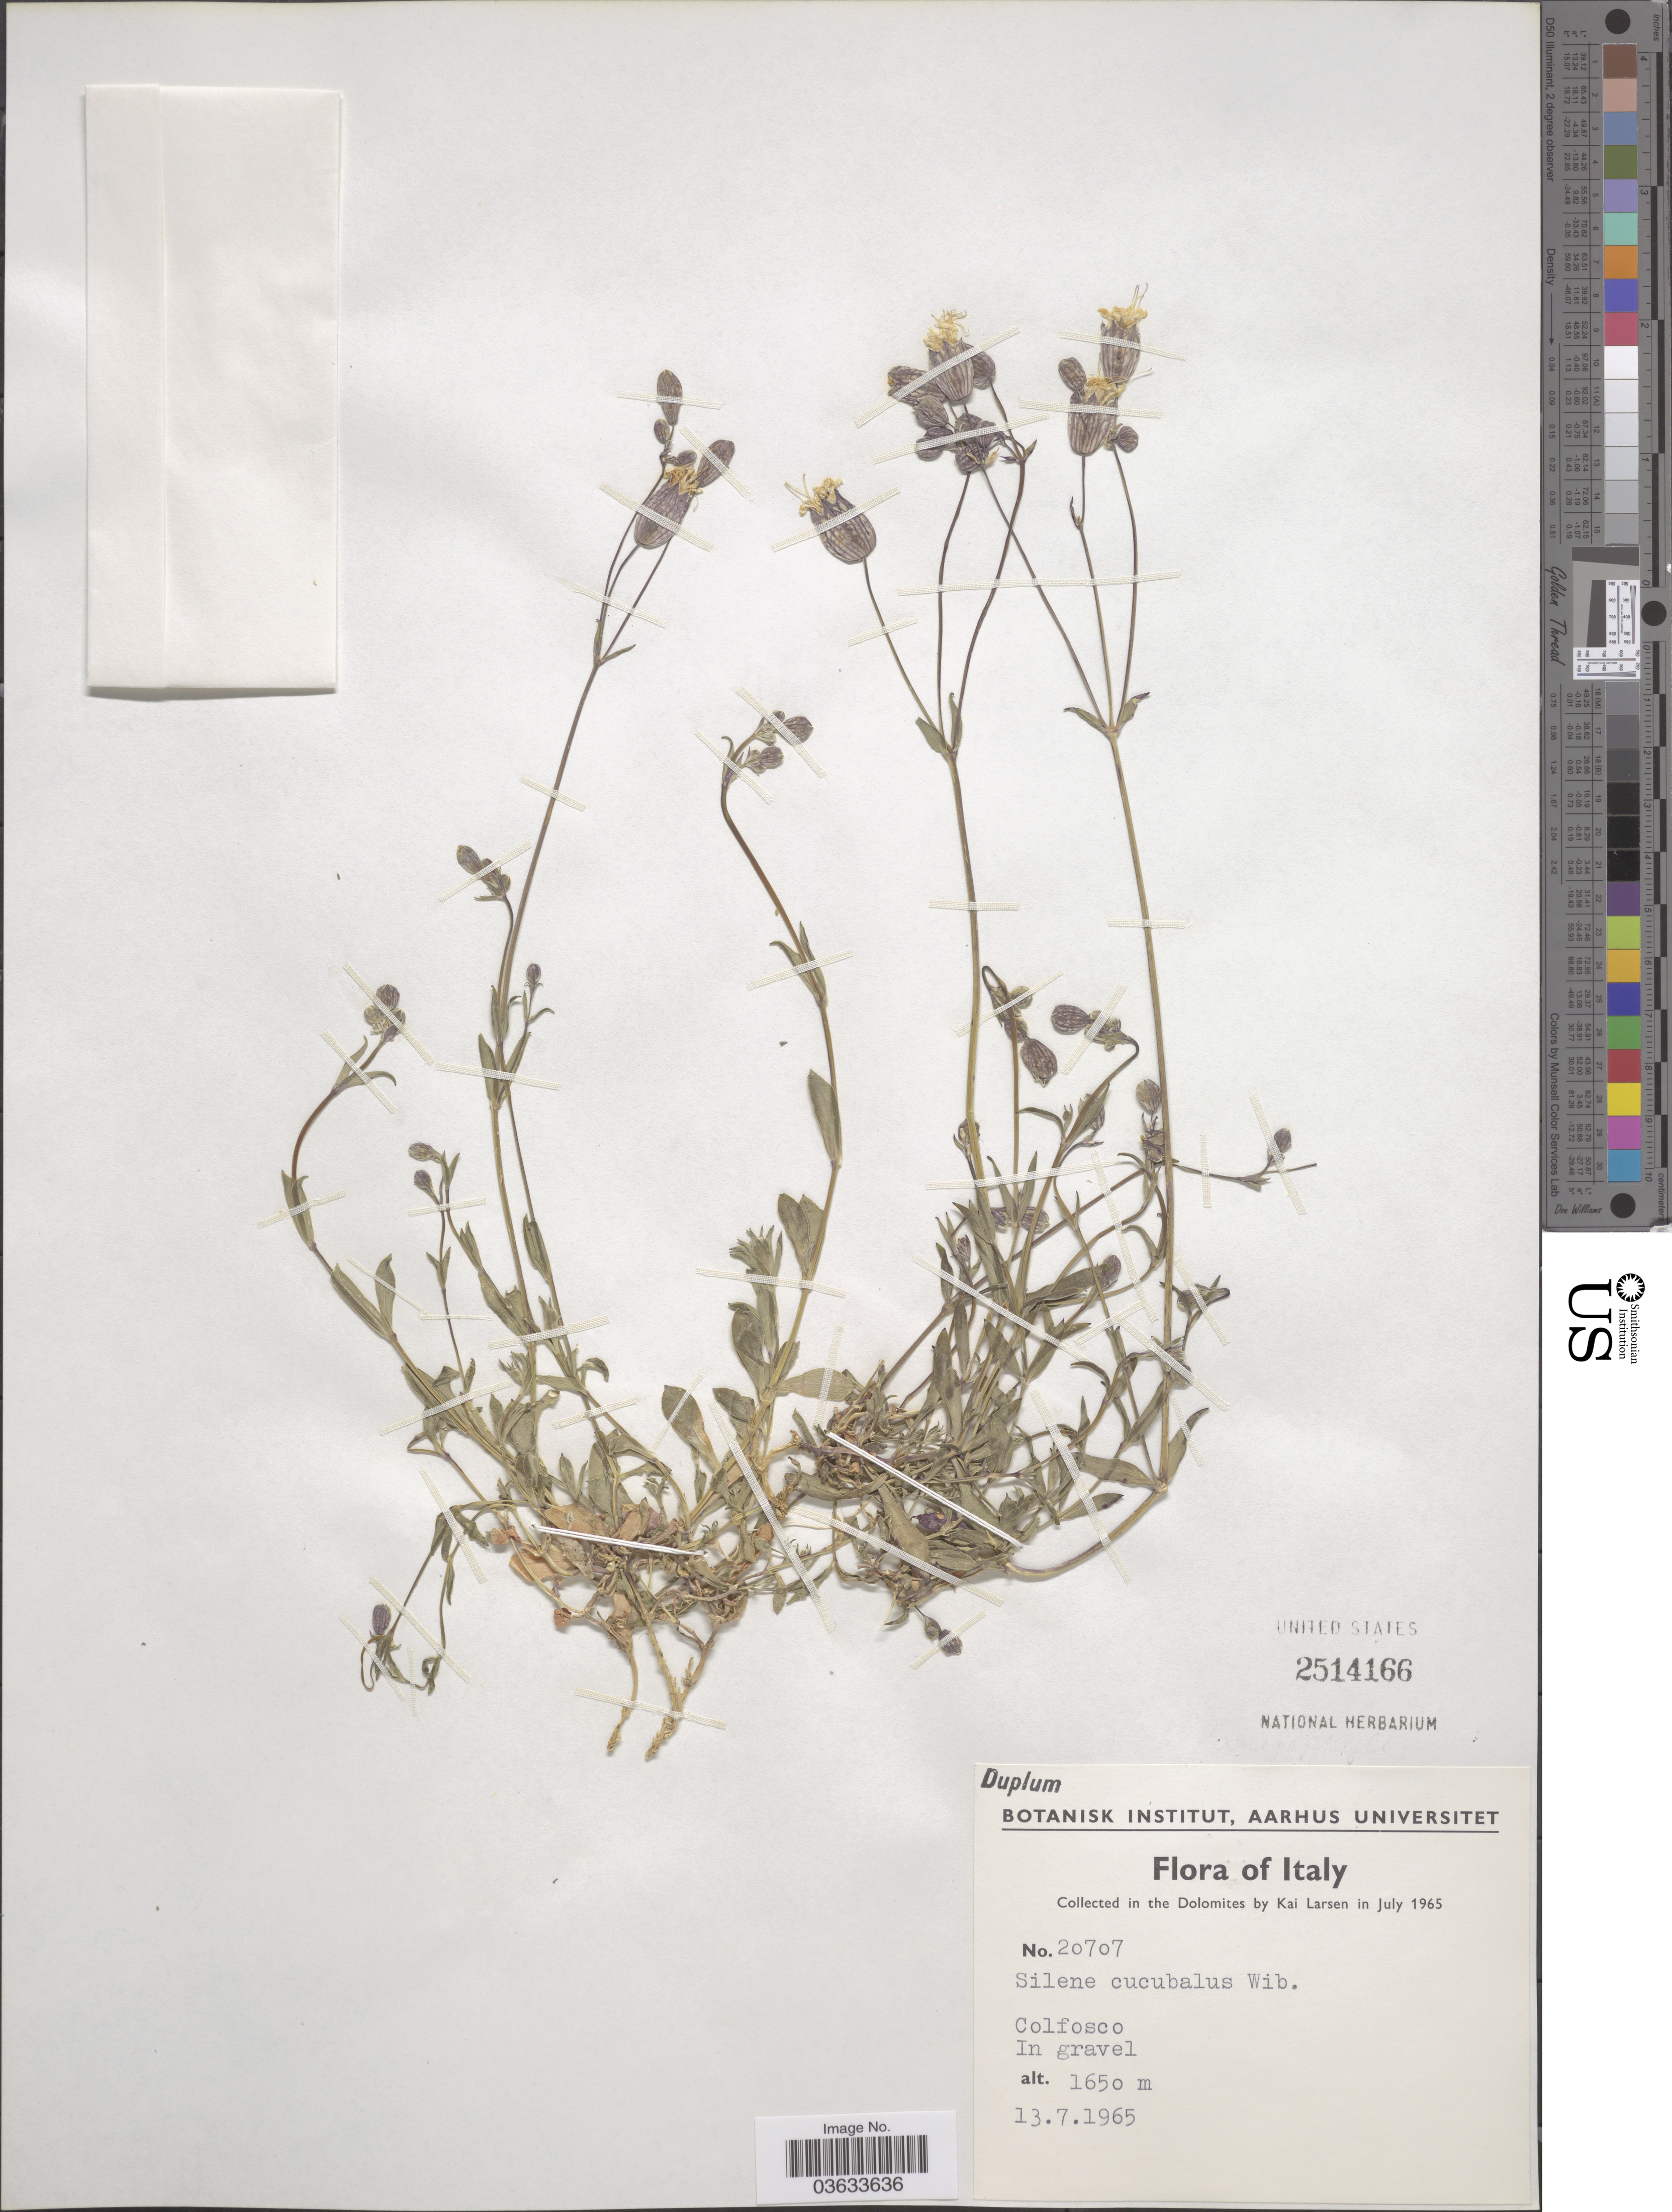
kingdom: Plantae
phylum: Tracheophyta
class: Magnoliopsida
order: Caryophyllales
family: Caryophyllaceae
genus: Silene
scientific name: Silene vulgaris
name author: (Moench) Garcke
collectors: K. Larsen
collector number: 20707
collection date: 1965-07-13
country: Italy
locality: The Dolomites. Colfosco.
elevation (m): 1650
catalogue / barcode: US 2514166